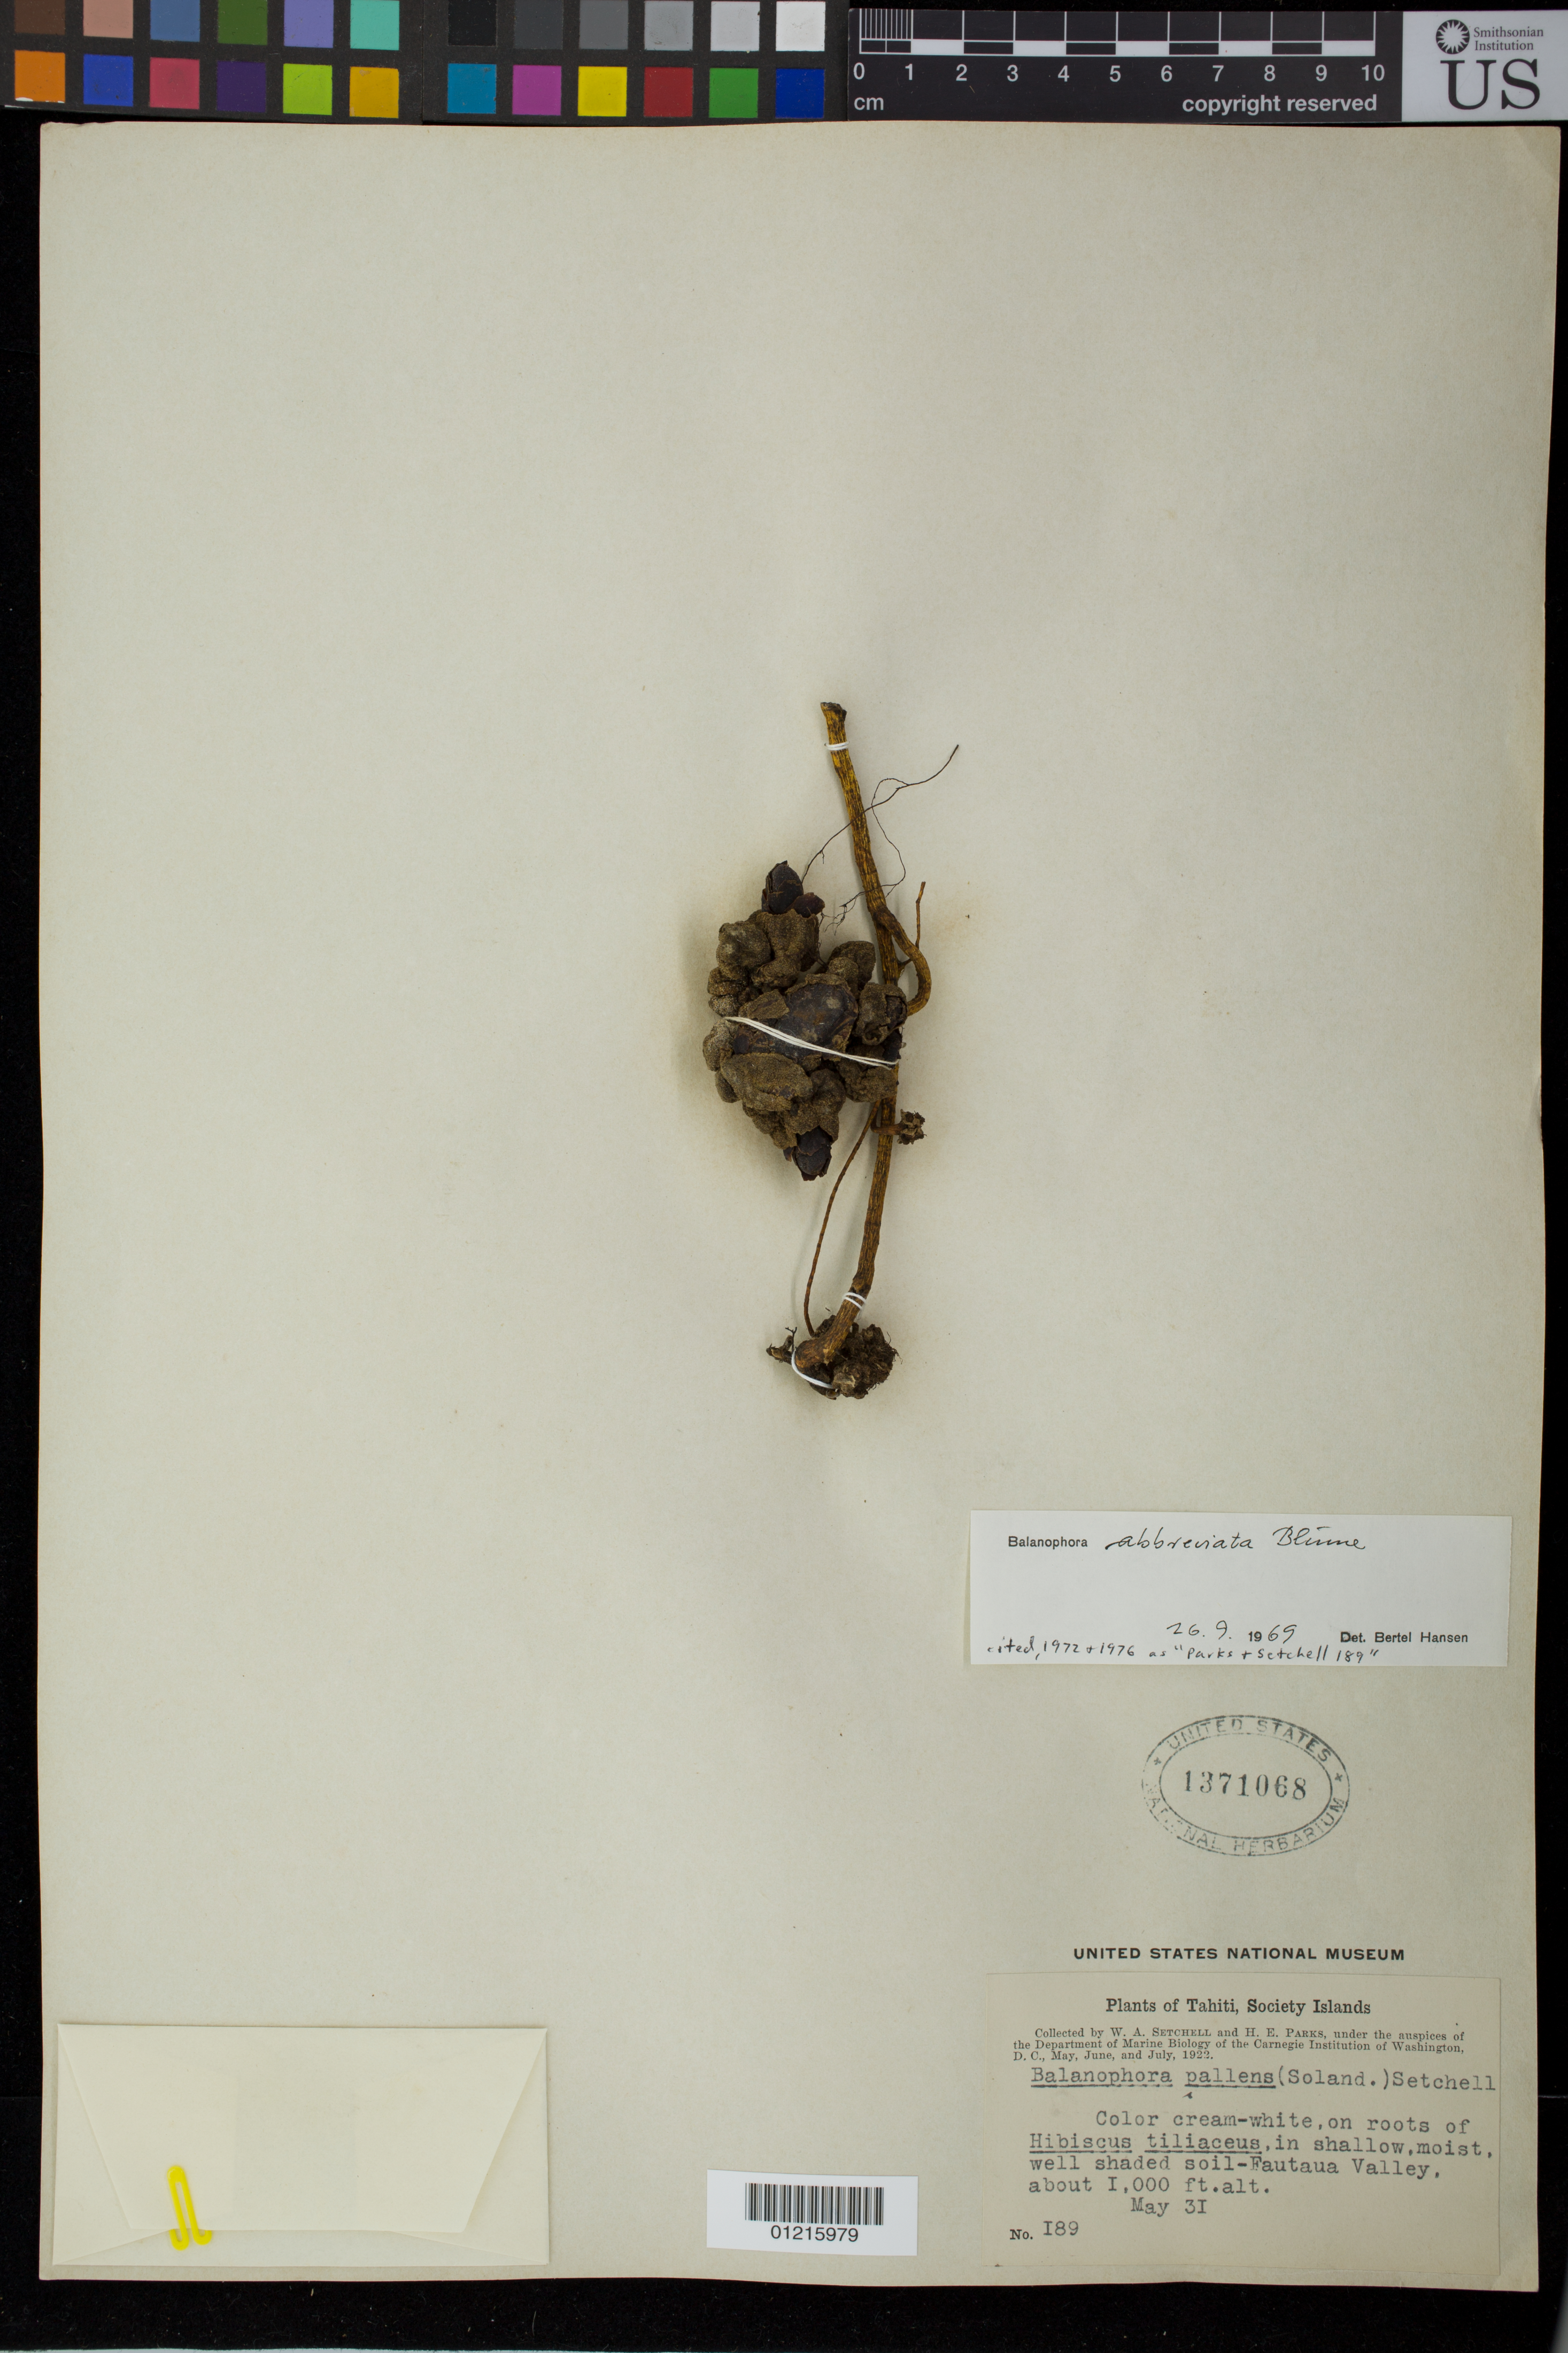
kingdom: Plantae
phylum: Tracheophyta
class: Magnoliopsida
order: Santalales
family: Balanophoraceae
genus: Balanophora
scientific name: Balanophora abbreviata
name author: Blume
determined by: Hansen, B.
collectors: W. Setchell & H. E. Parks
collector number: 189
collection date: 1923-05-31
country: French Polynesia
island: Tahiti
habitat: well shaded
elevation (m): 305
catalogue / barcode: US 1371068